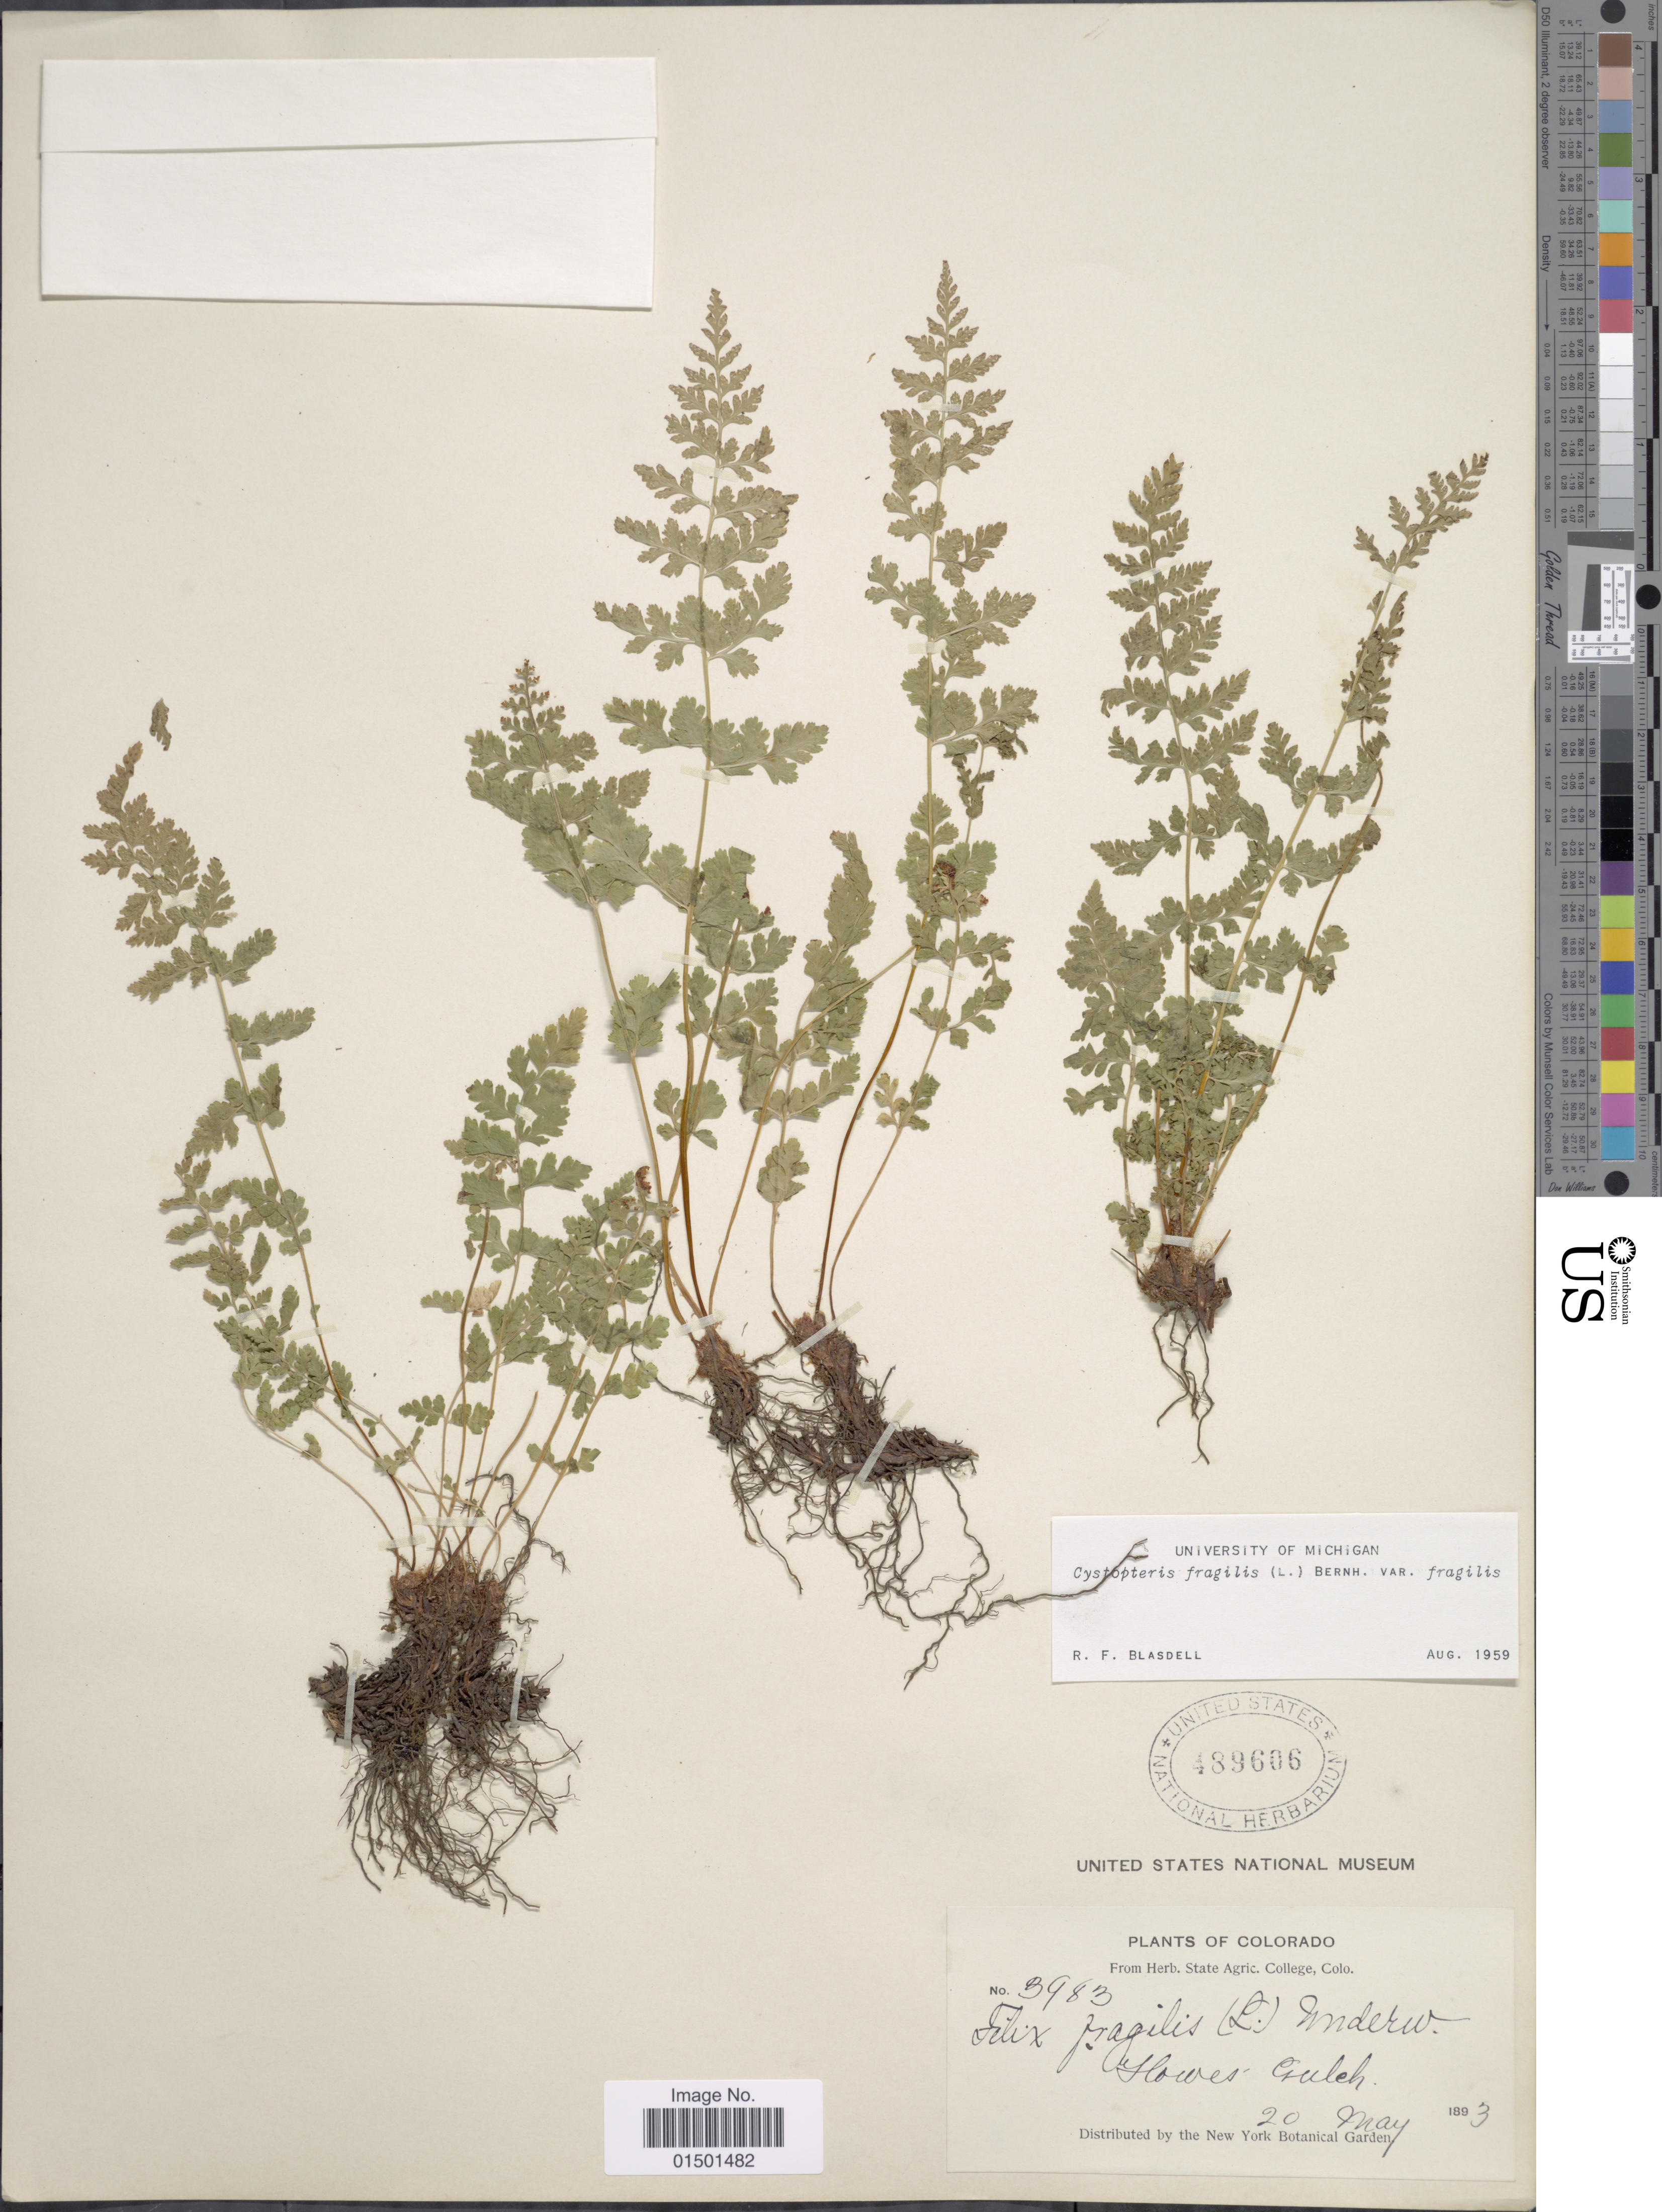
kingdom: Plantae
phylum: Tracheophyta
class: Polypodiopsida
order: Polypodiales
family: Cystopteridaceae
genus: Cystopteris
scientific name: Cystopteris fragilis var. fragilis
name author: (L.) Bernh.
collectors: ex herb. State Agric. College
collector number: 3983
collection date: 1893-05-20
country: United States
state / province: Colorado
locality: Howes Gulch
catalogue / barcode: US 489606